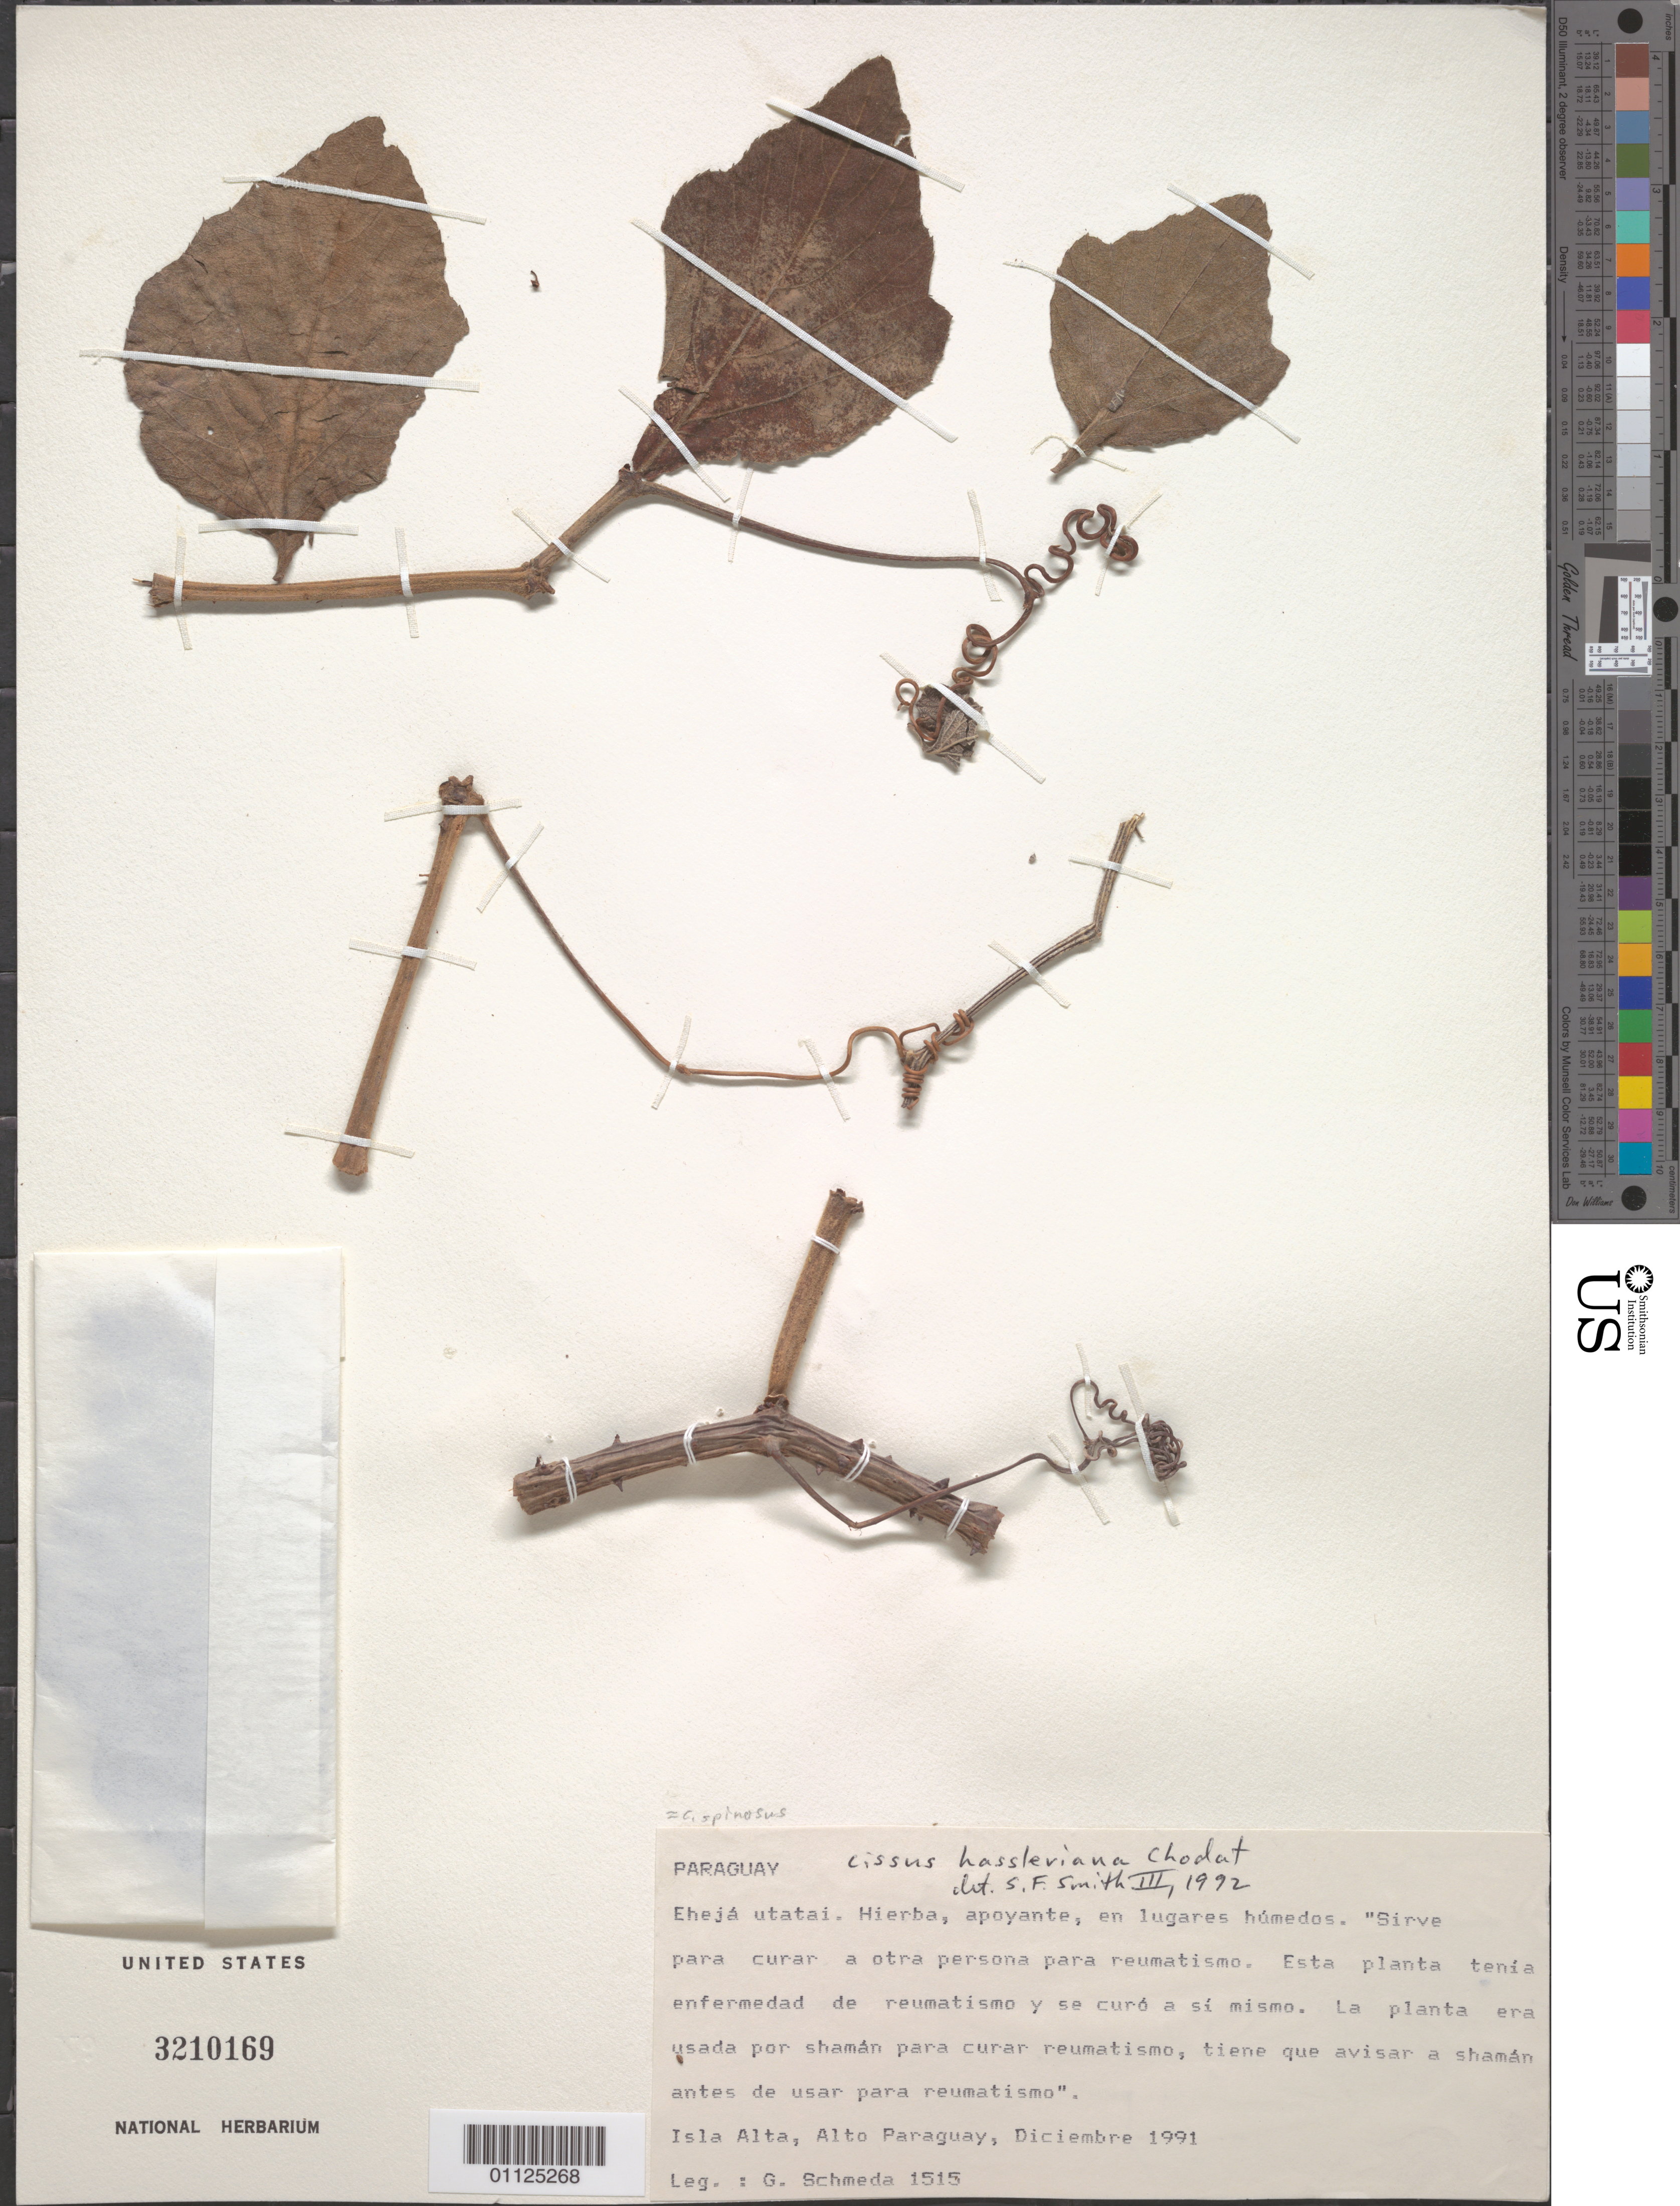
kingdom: Plantae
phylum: Tracheophyta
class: Magnoliopsida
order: Vitales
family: Vitaceae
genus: Cissus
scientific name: Cissus spinosa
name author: Cambess.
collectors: G. Schmeda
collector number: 1515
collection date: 1991-12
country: Paraguay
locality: Isla Alta.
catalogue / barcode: US 3210169